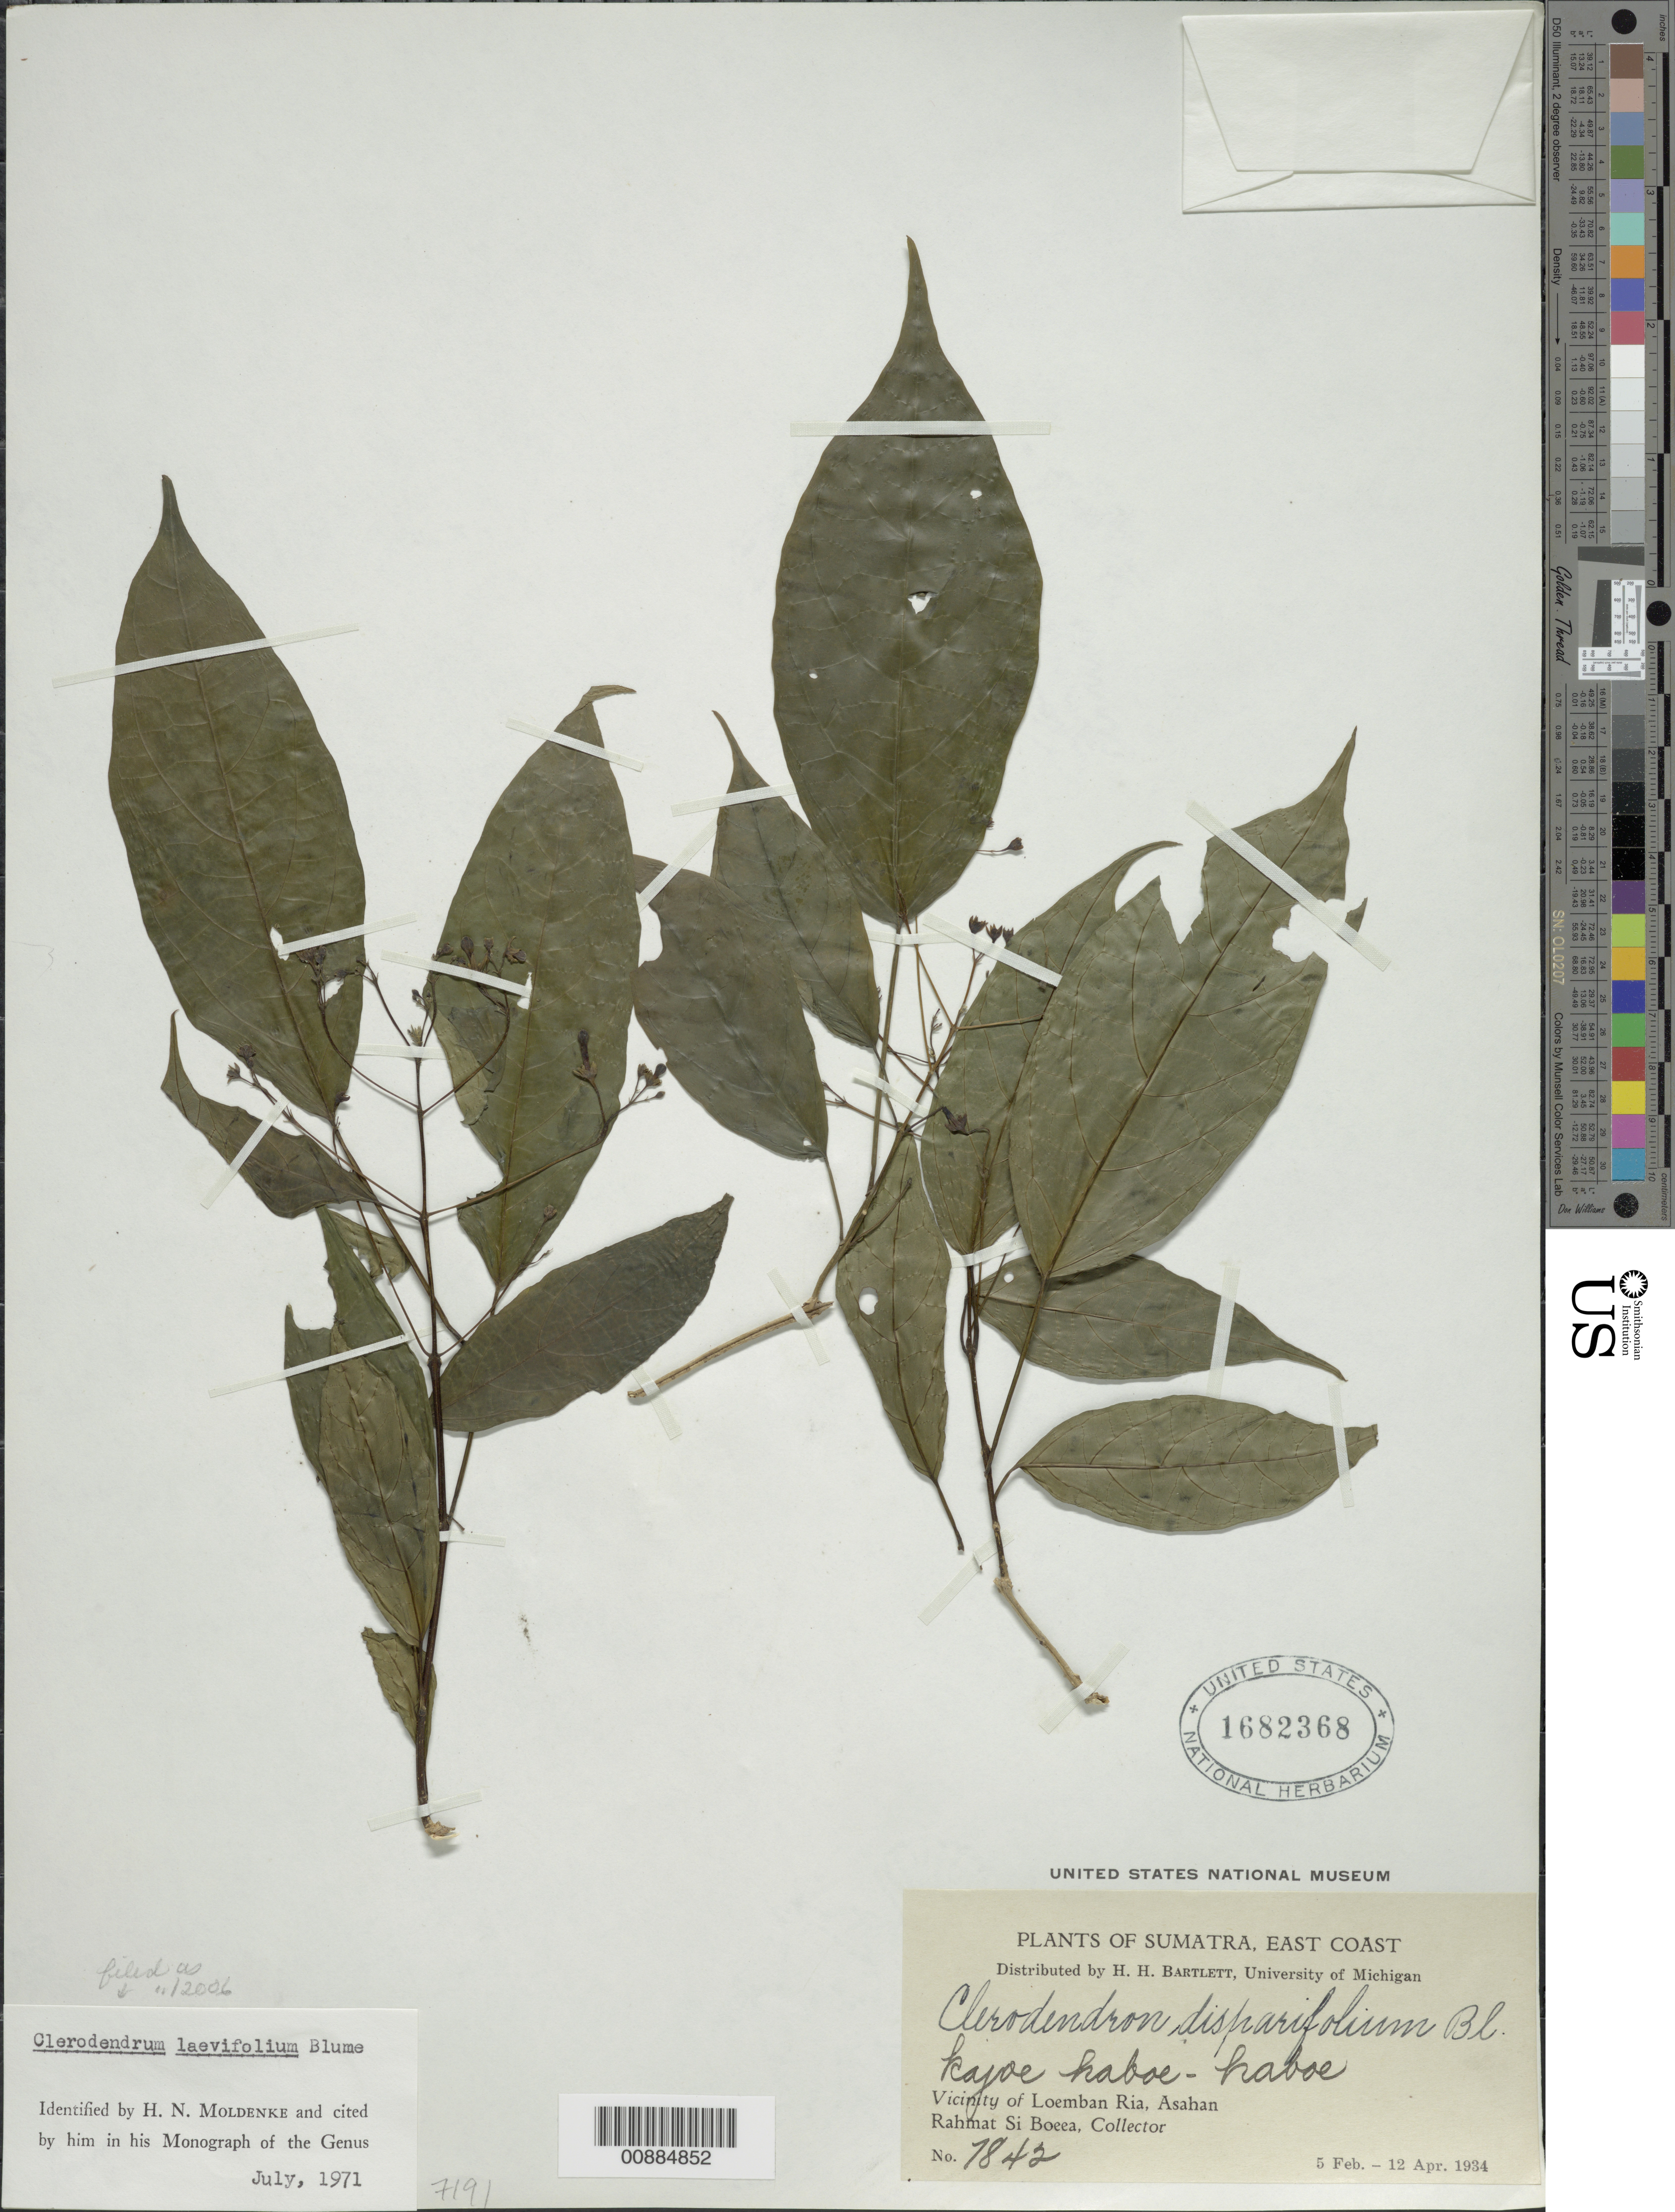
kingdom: Plantae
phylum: Tracheophyta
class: Magnoliopsida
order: Lamiales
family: Lamiaceae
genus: Clerodendrum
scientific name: Clerodendrum laevifolium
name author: Blume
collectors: Rahmat Si Boeea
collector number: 7842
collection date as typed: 05 Feb 1934 to 12 Apr 1934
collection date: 1934-02-05/1934-04-12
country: Indonesia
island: Sumatra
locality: Vicinity of Loemban Ria, Asahan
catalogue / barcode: US 1682368